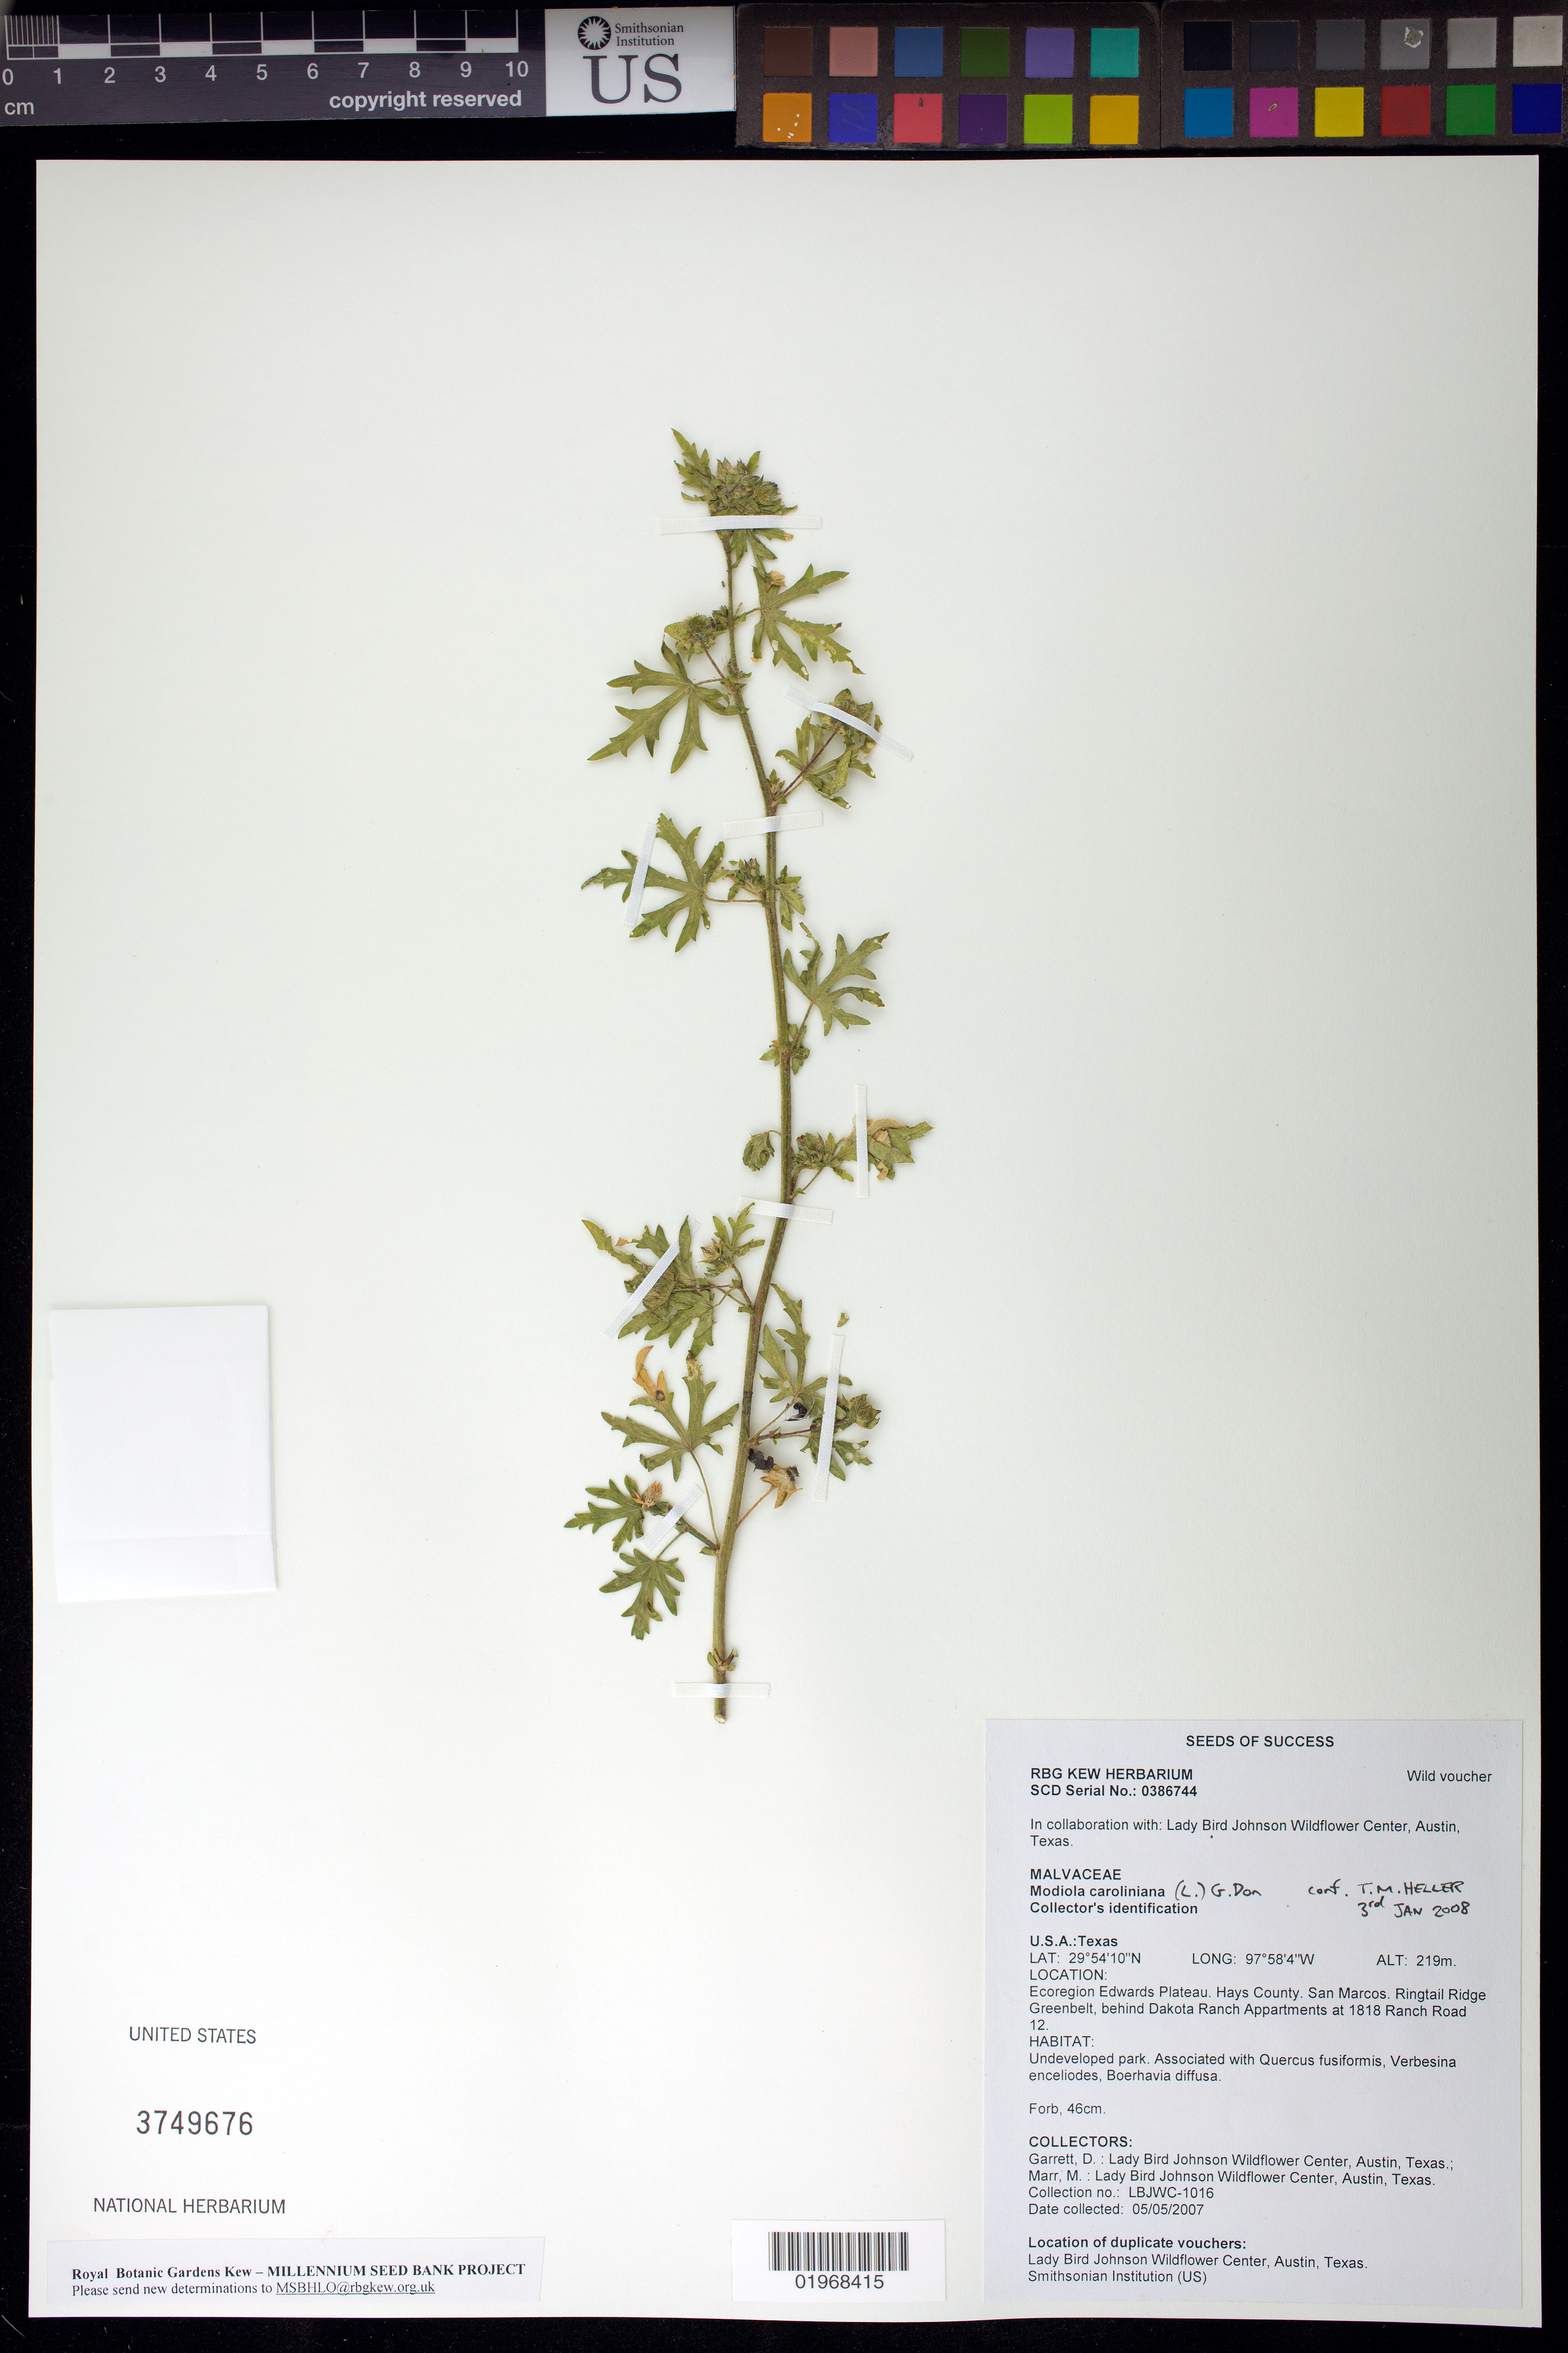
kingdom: Plantae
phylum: Tracheophyta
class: Magnoliopsida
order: Malvales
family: Malvaceae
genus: Modiola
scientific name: Modiola caroliniana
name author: (L.) G. Don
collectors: D. Garrett & M. Marr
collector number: LBJWC-1016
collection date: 2007-05-05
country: United States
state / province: Texas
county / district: Hays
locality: San Marcos. Ringtail Ridge Greenbelt, behind Dakota Ranch Appartments at 1818 Ranch Road 12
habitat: Undeveloped park. With Quercus fusiformis, Verbesina enceliodes, Boerhavia diffusa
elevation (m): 219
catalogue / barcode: US 3749676